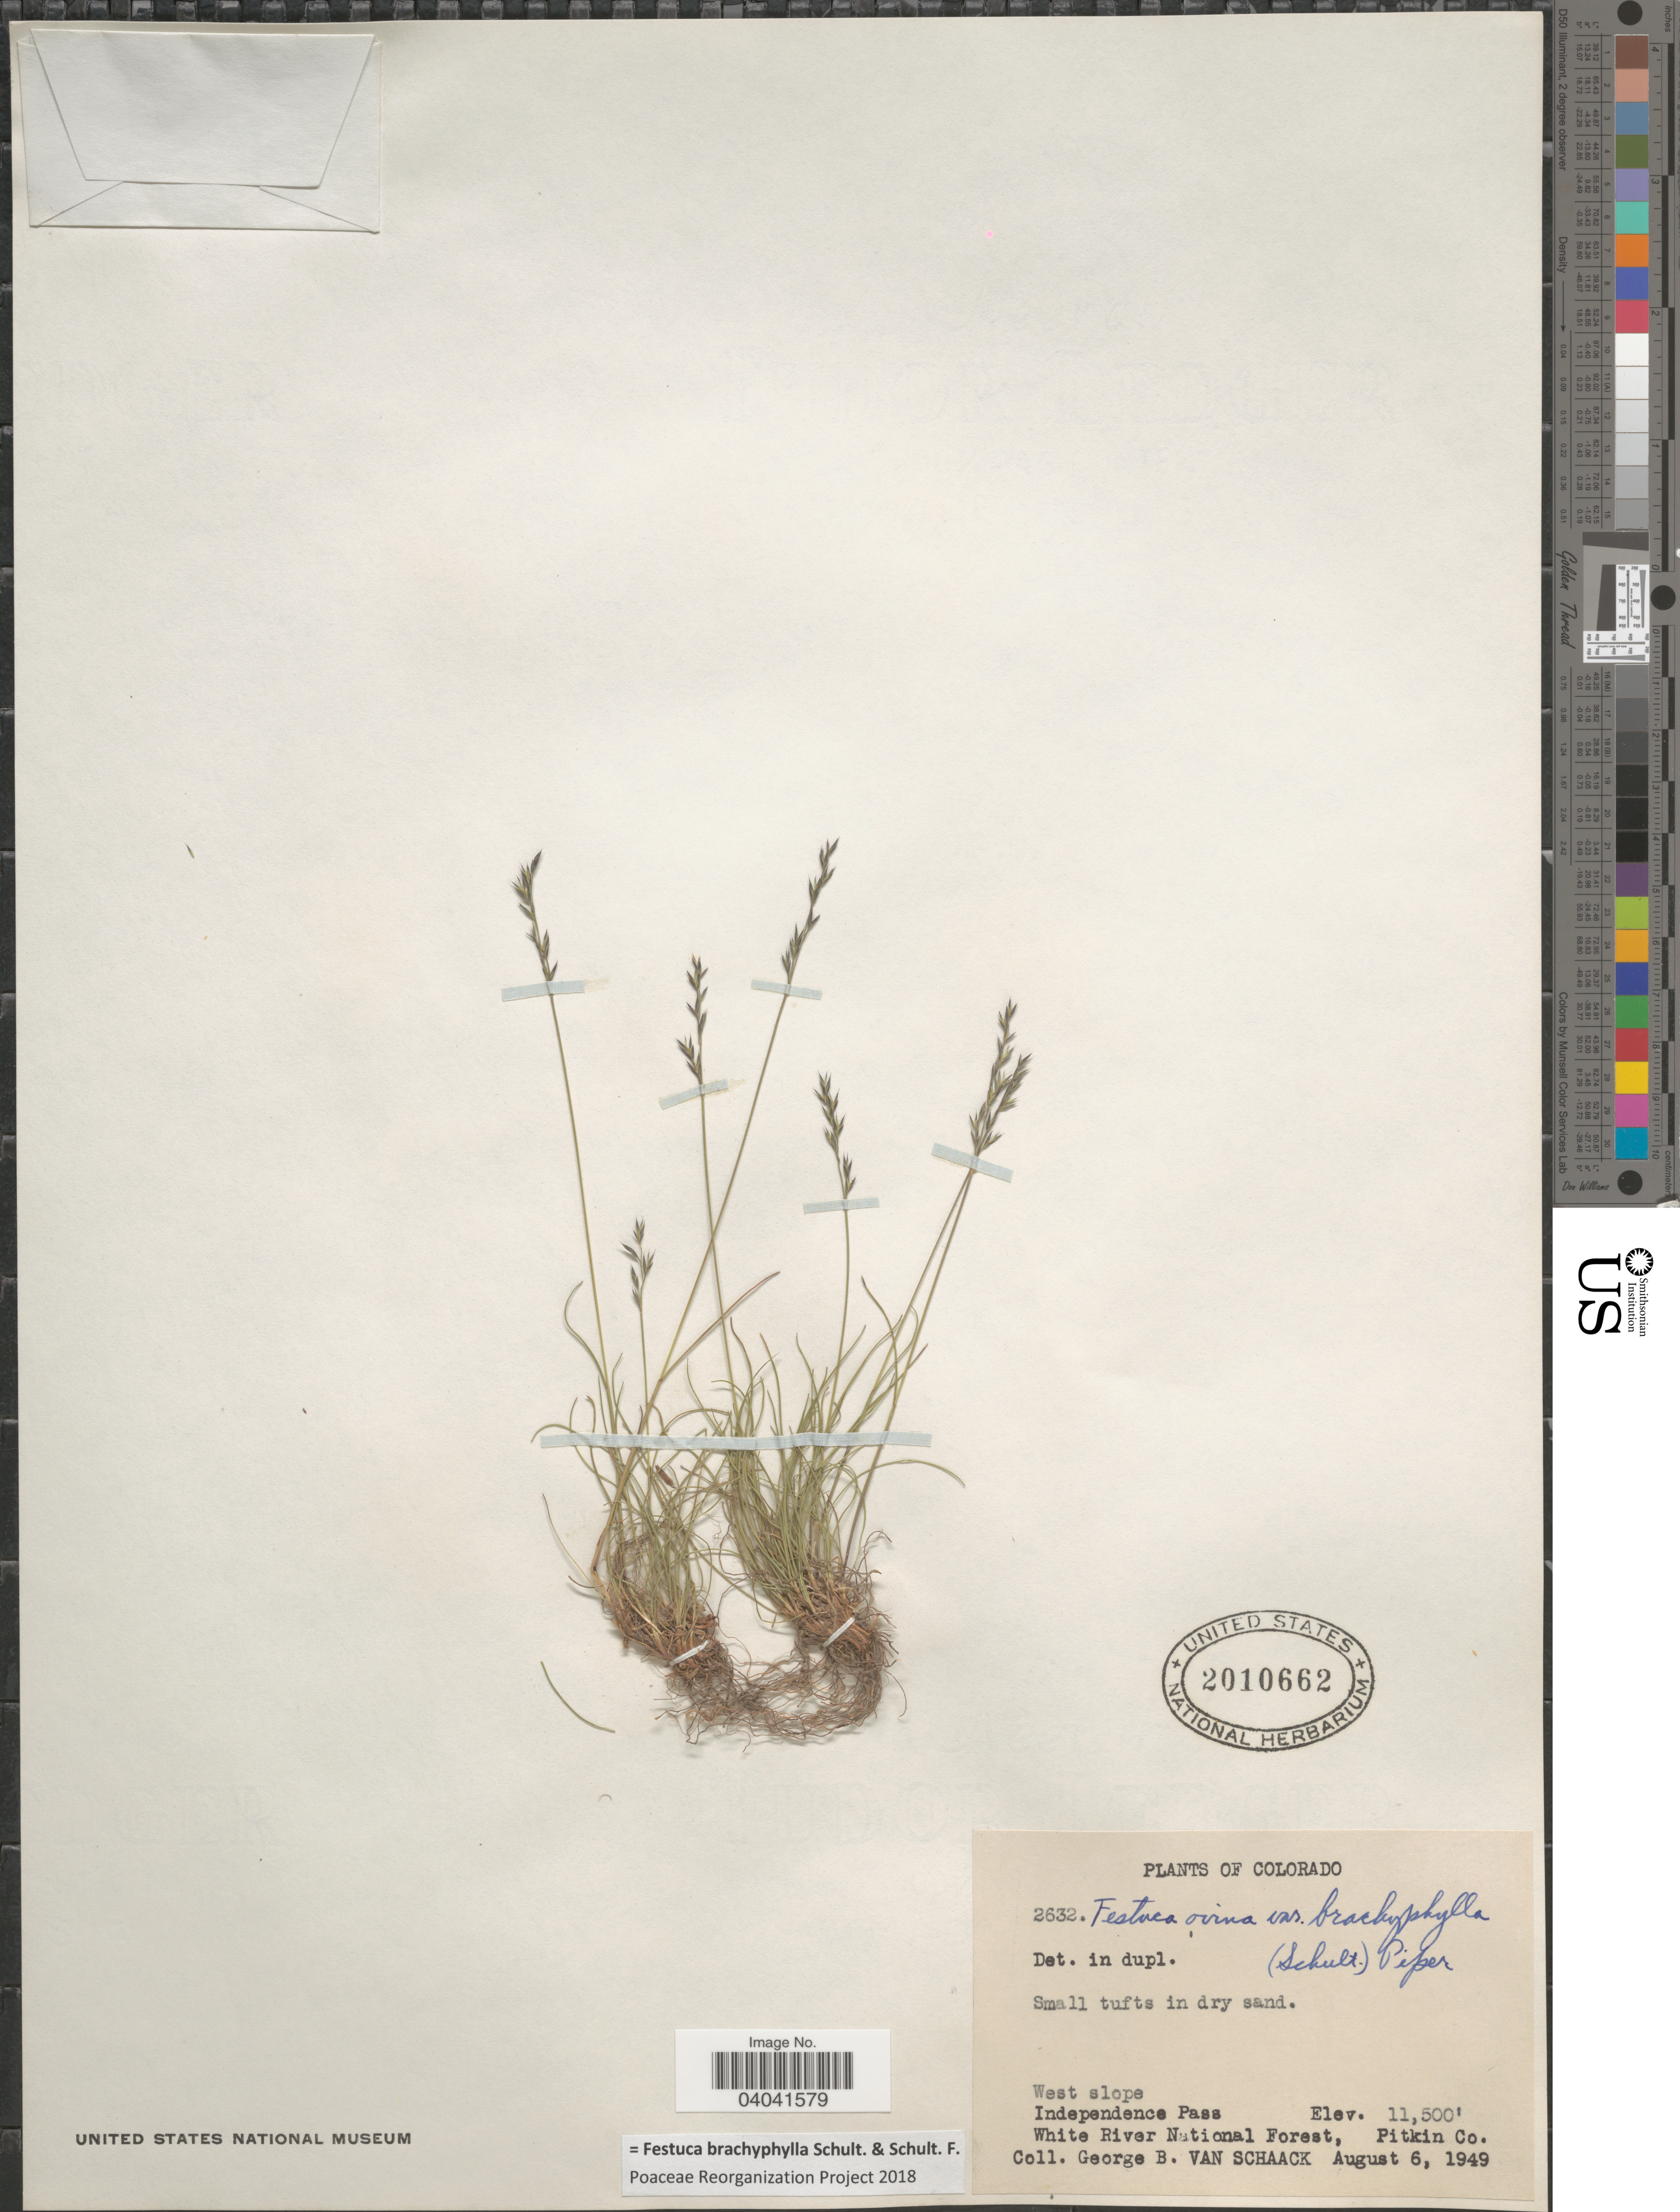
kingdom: Plantae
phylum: Tracheophyta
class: Liliopsida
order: Poales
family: Poaceae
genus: Festuca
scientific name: Festuca brachyphylla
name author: Schult. & Schult. f.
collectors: G. Van Schaack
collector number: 2632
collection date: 1949-08-06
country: United States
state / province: Colorado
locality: West slope. Independence Pass. WHite River National Forest, Pitkin Co.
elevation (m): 3505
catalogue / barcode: US 2010662